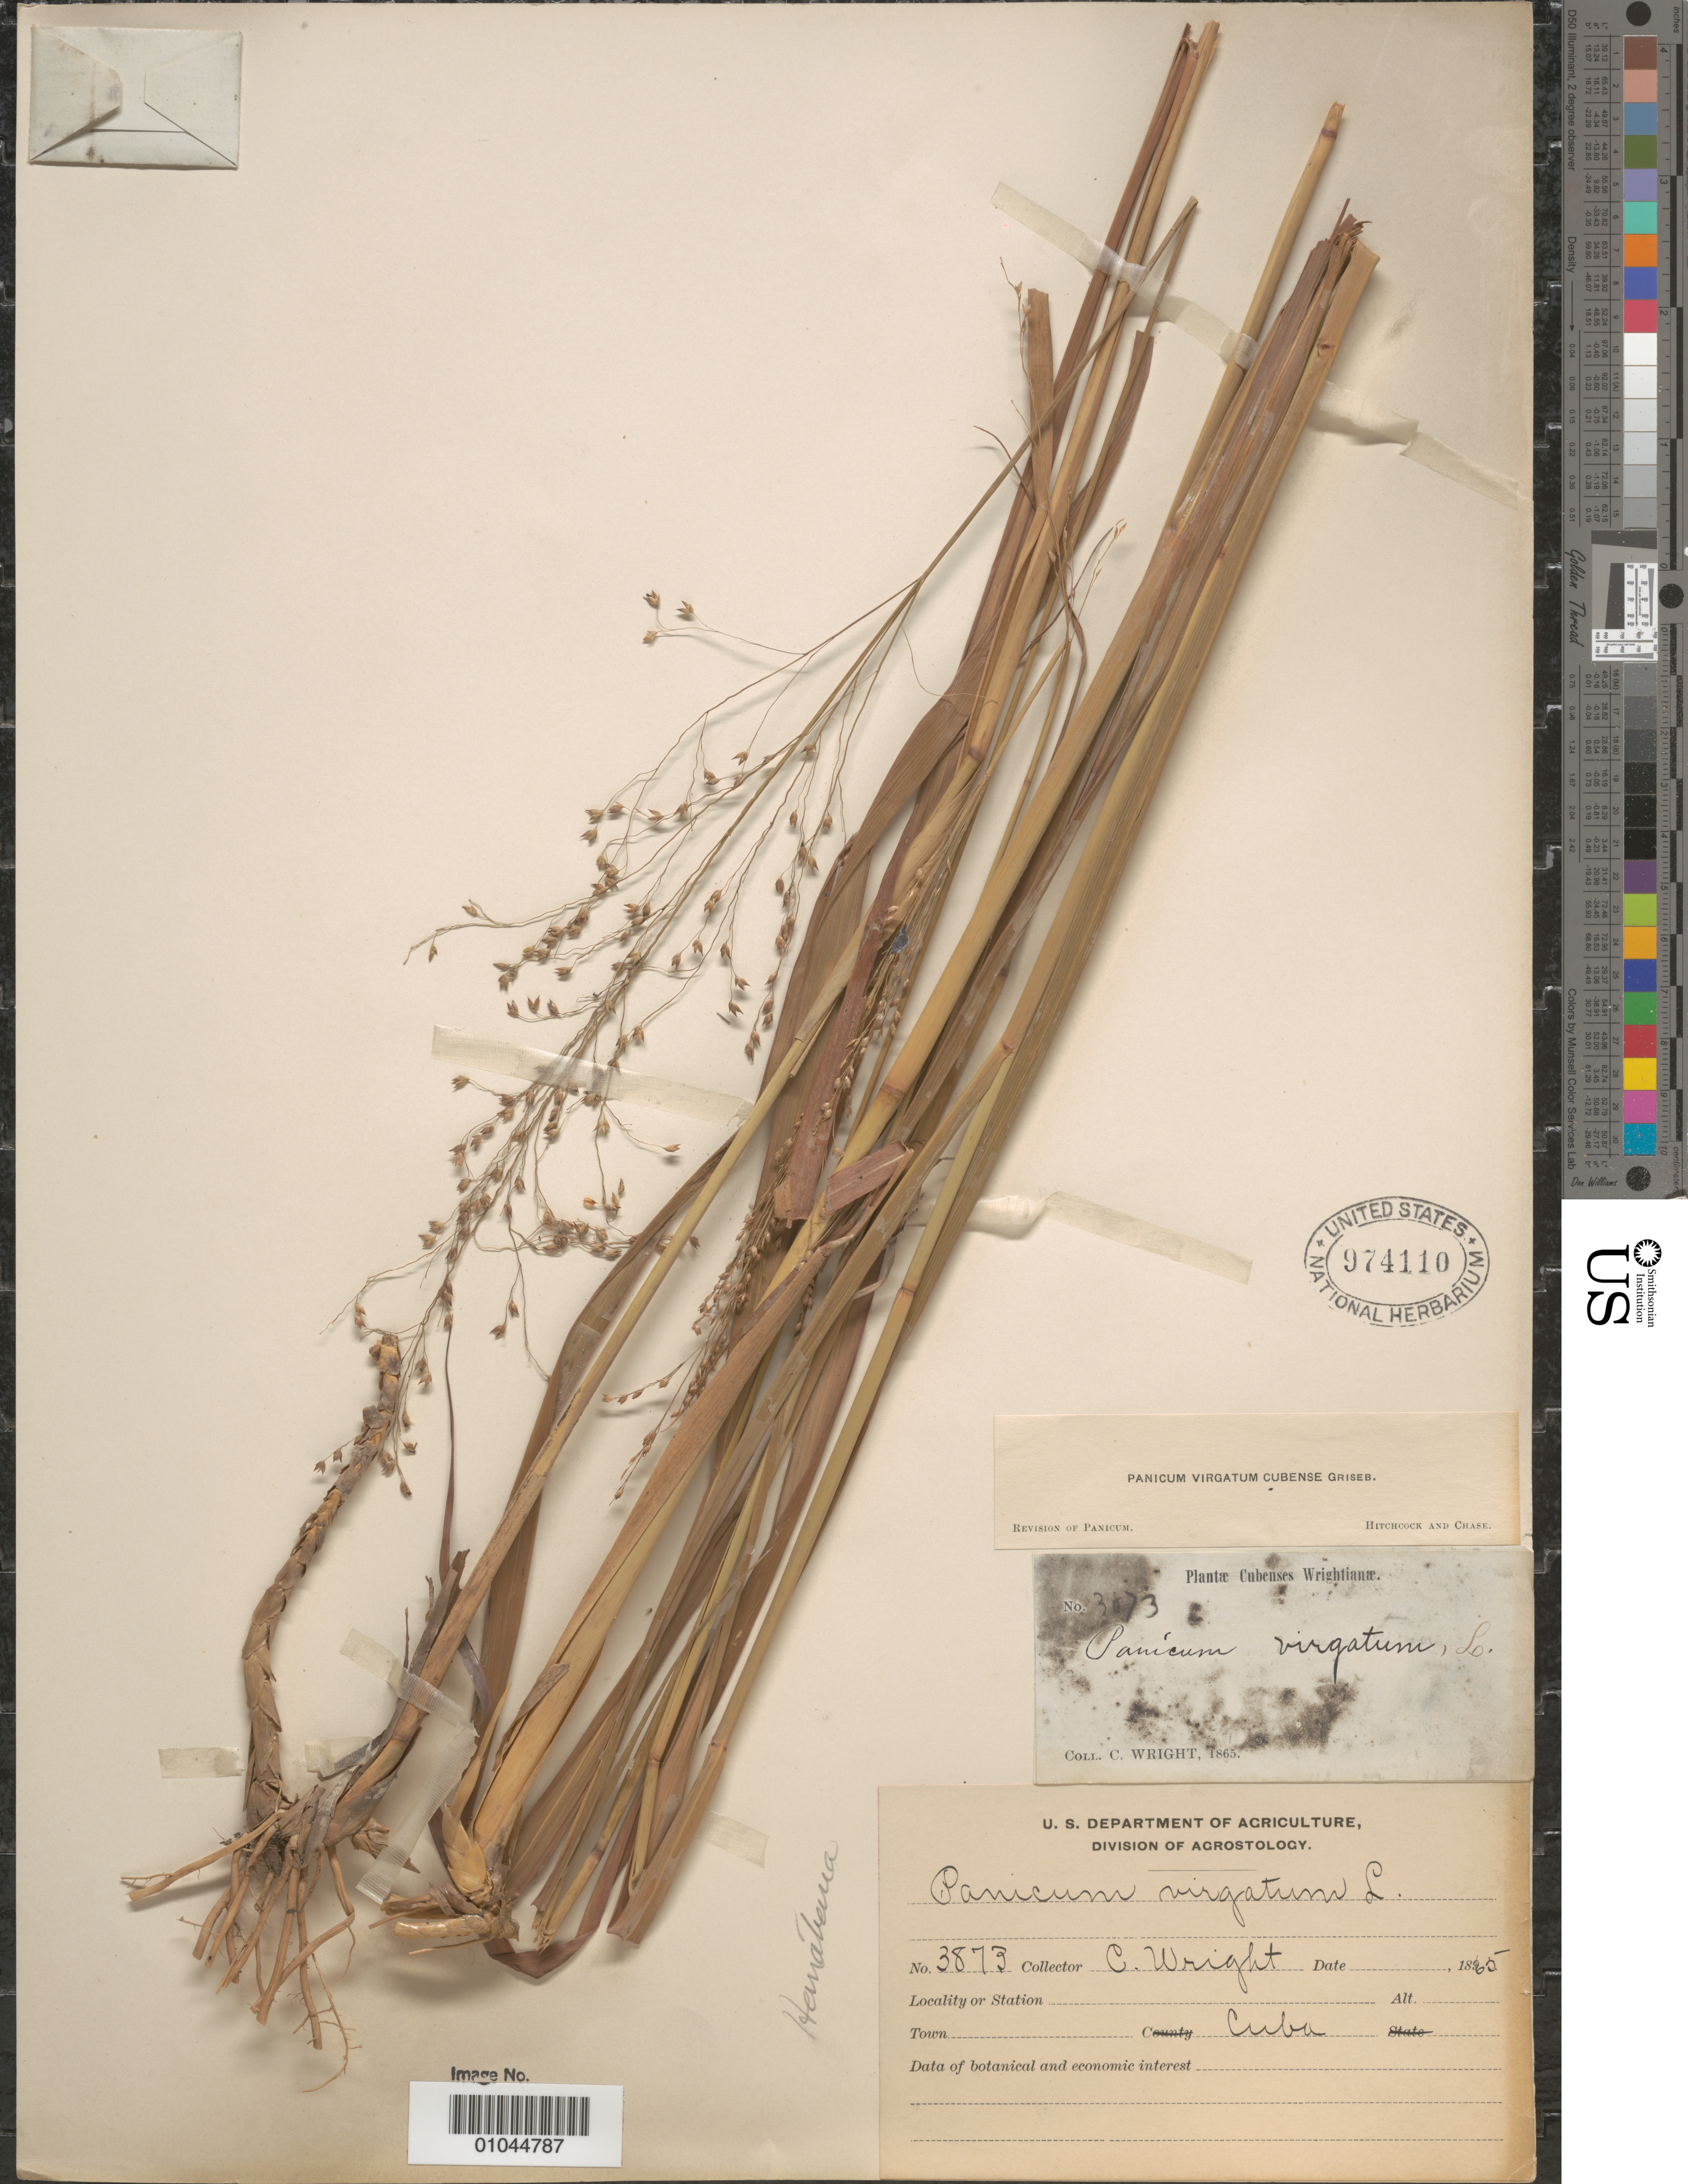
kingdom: Plantae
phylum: Tracheophyta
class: Liliopsida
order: Poales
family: Poaceae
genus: Panicum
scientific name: Panicum virgatum var. cubense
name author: Griseb.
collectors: C. Wright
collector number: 3873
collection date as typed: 1865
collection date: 1865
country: Cuba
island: Cuba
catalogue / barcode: US 974110